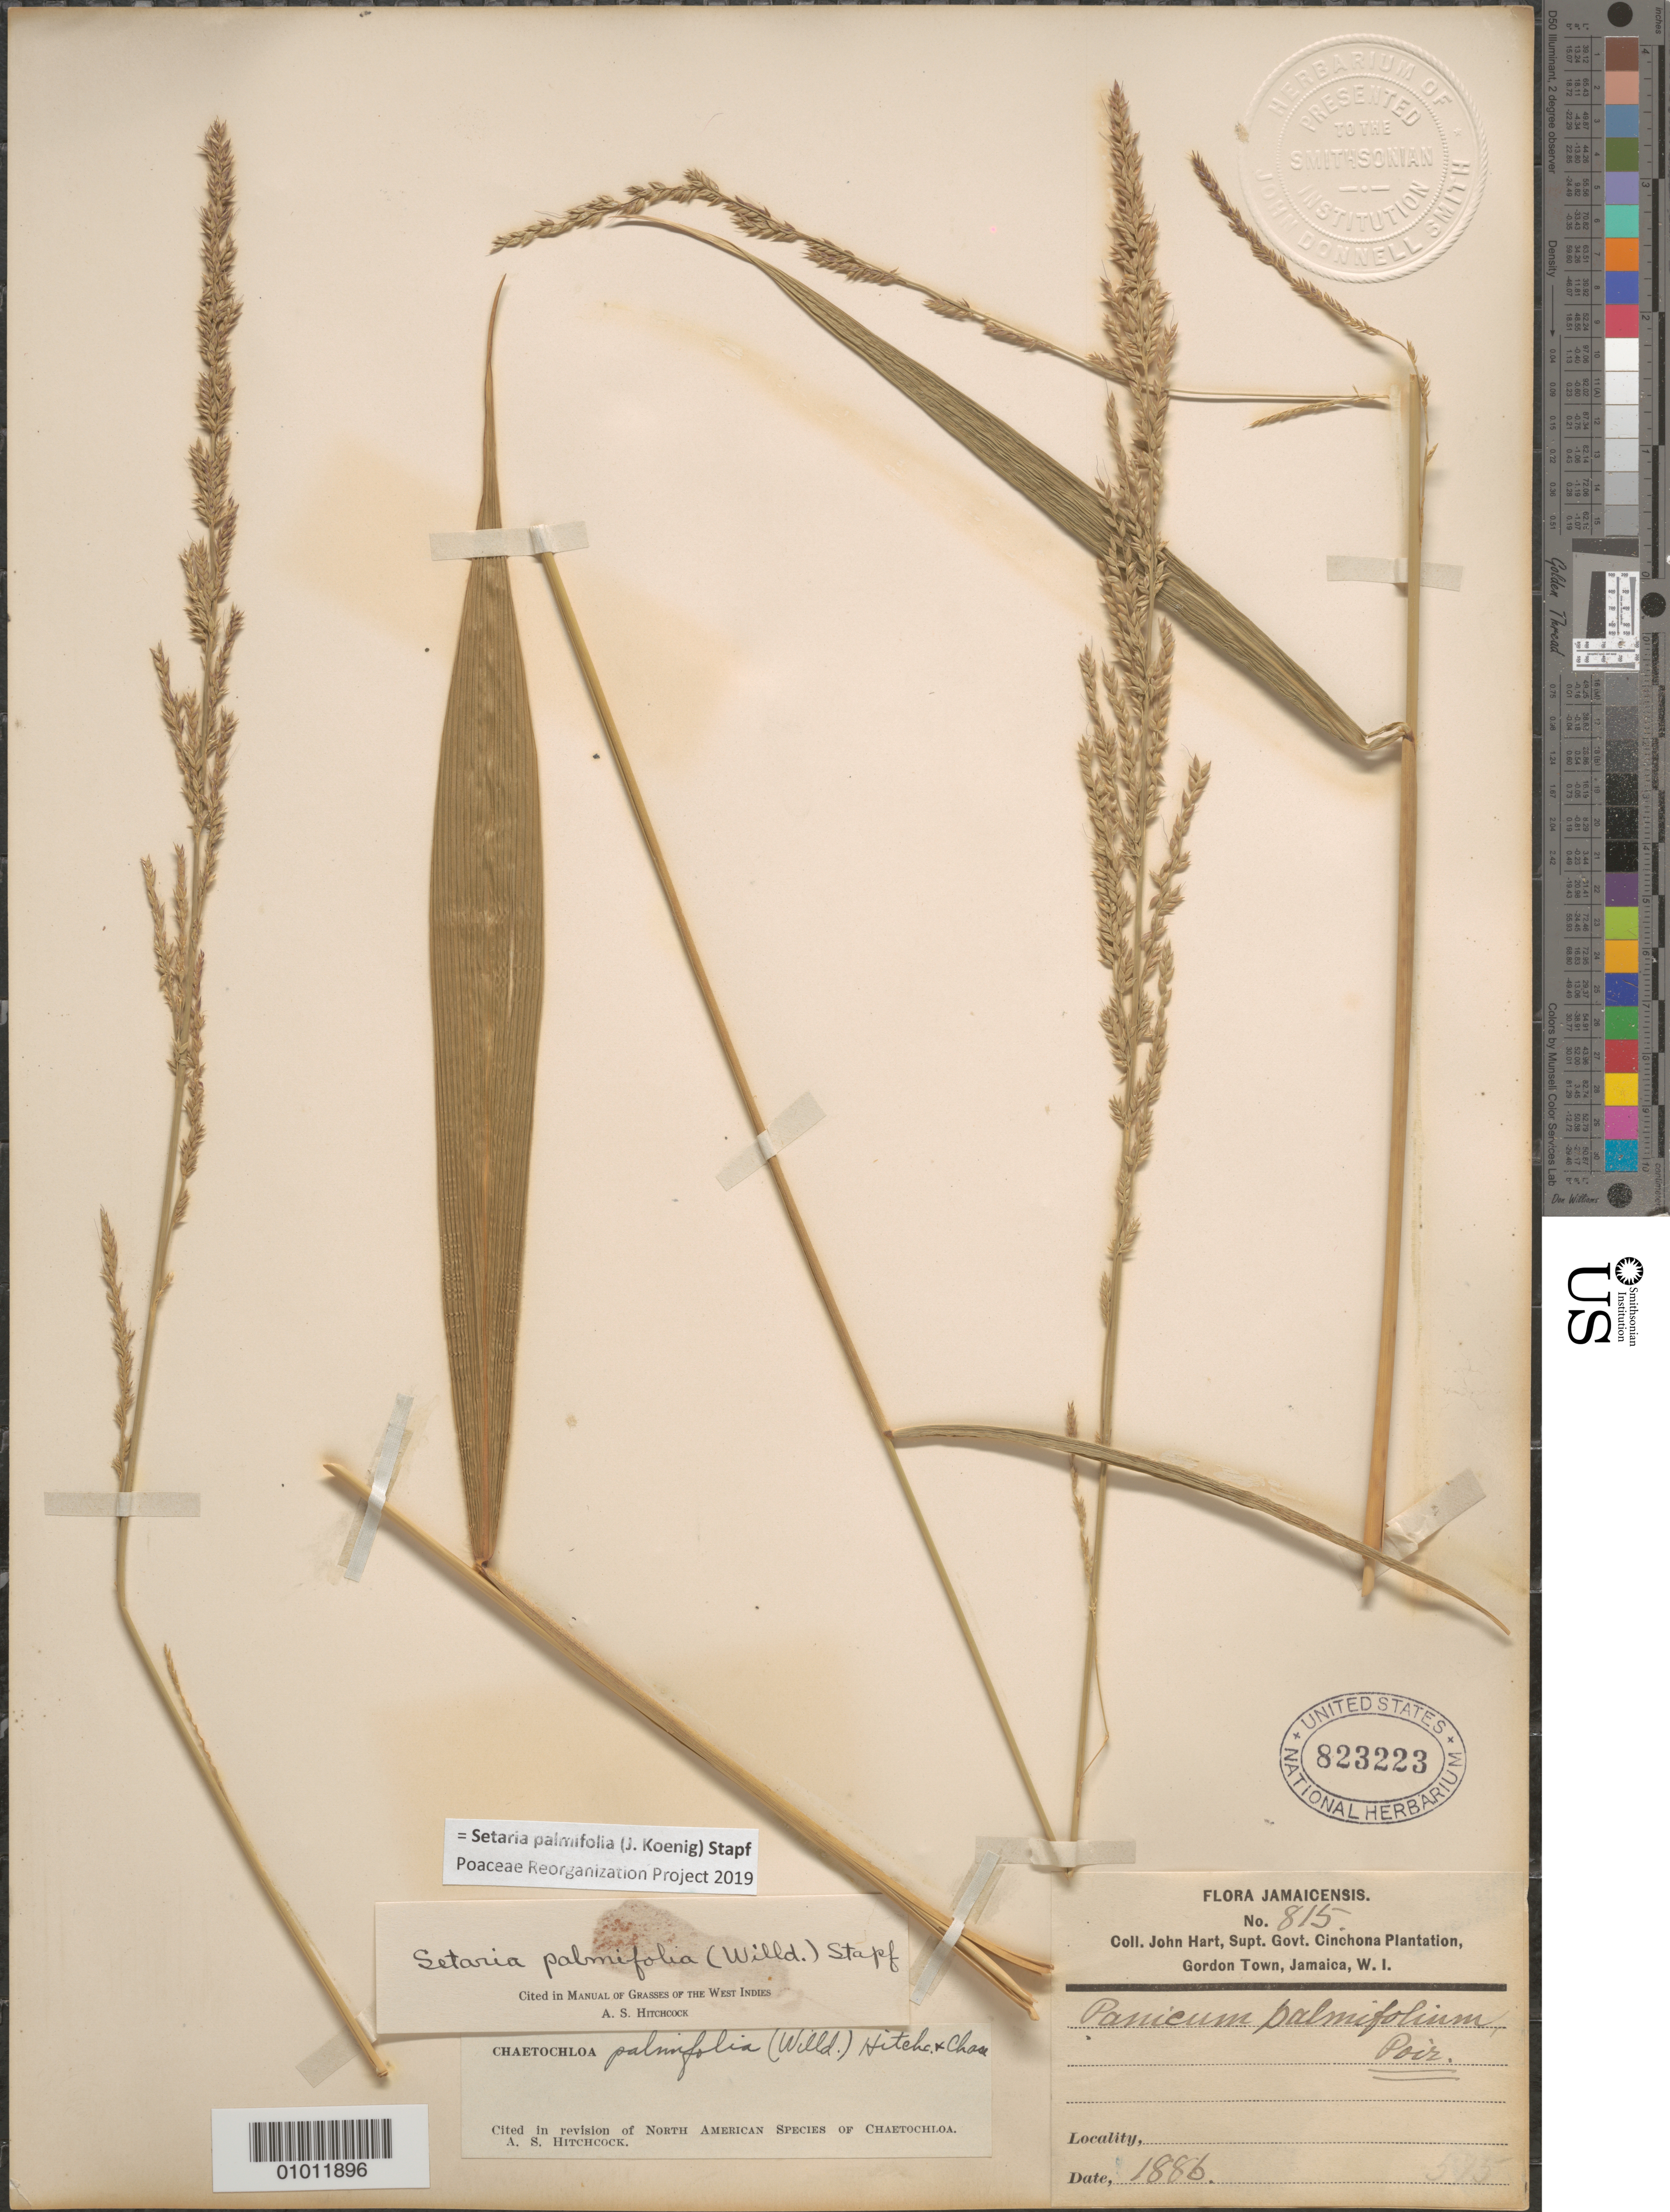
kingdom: Plantae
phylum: Tracheophyta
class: Liliopsida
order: Poales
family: Poaceae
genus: Setaria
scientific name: Setaria palmifolia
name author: (J. Koenig) Stapf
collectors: J. Hart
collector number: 815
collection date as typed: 1886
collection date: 1886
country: Jamaica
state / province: Saint Andrew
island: Jamaica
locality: Gordon Town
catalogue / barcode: US 823223